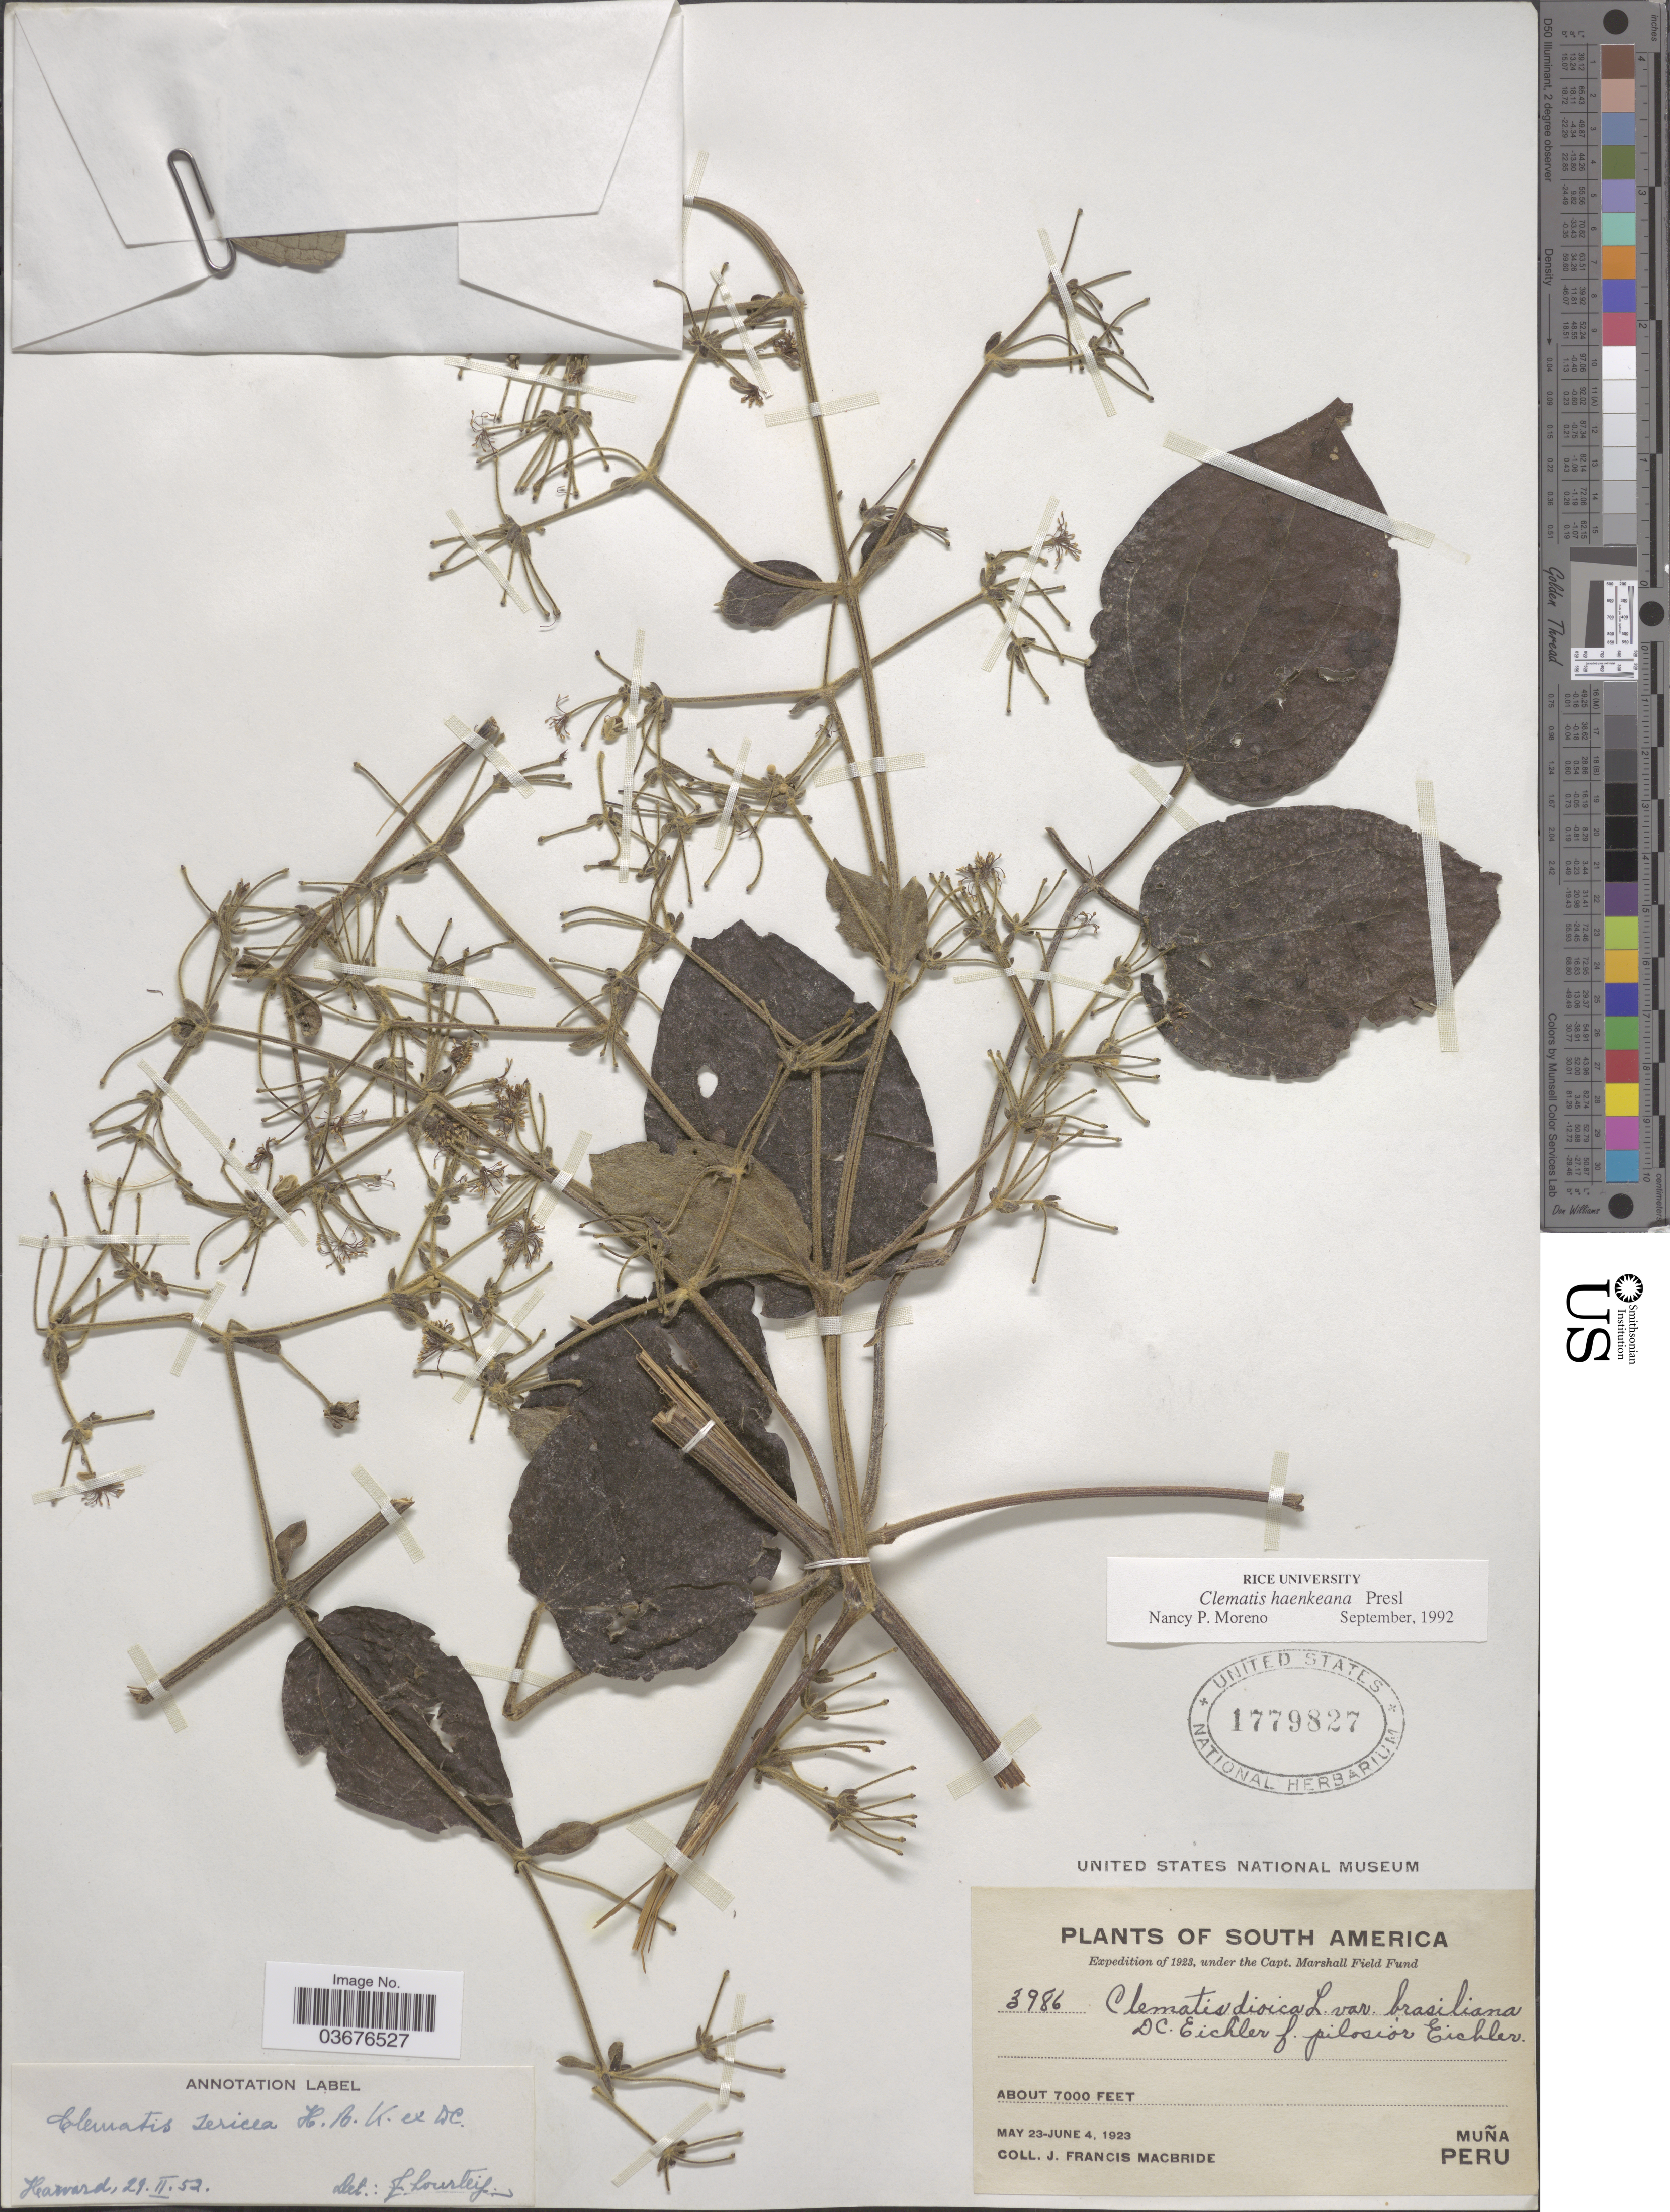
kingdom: Plantae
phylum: Tracheophyta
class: Magnoliopsida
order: Ranunculales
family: Ranunculaceae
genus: Clematis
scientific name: Clematis haenkeana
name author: C. Presl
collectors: J. F. Macbride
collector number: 3986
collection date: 1923-05-23/1923-06-04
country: Peru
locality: Muña.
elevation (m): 2134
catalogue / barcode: US 1779827